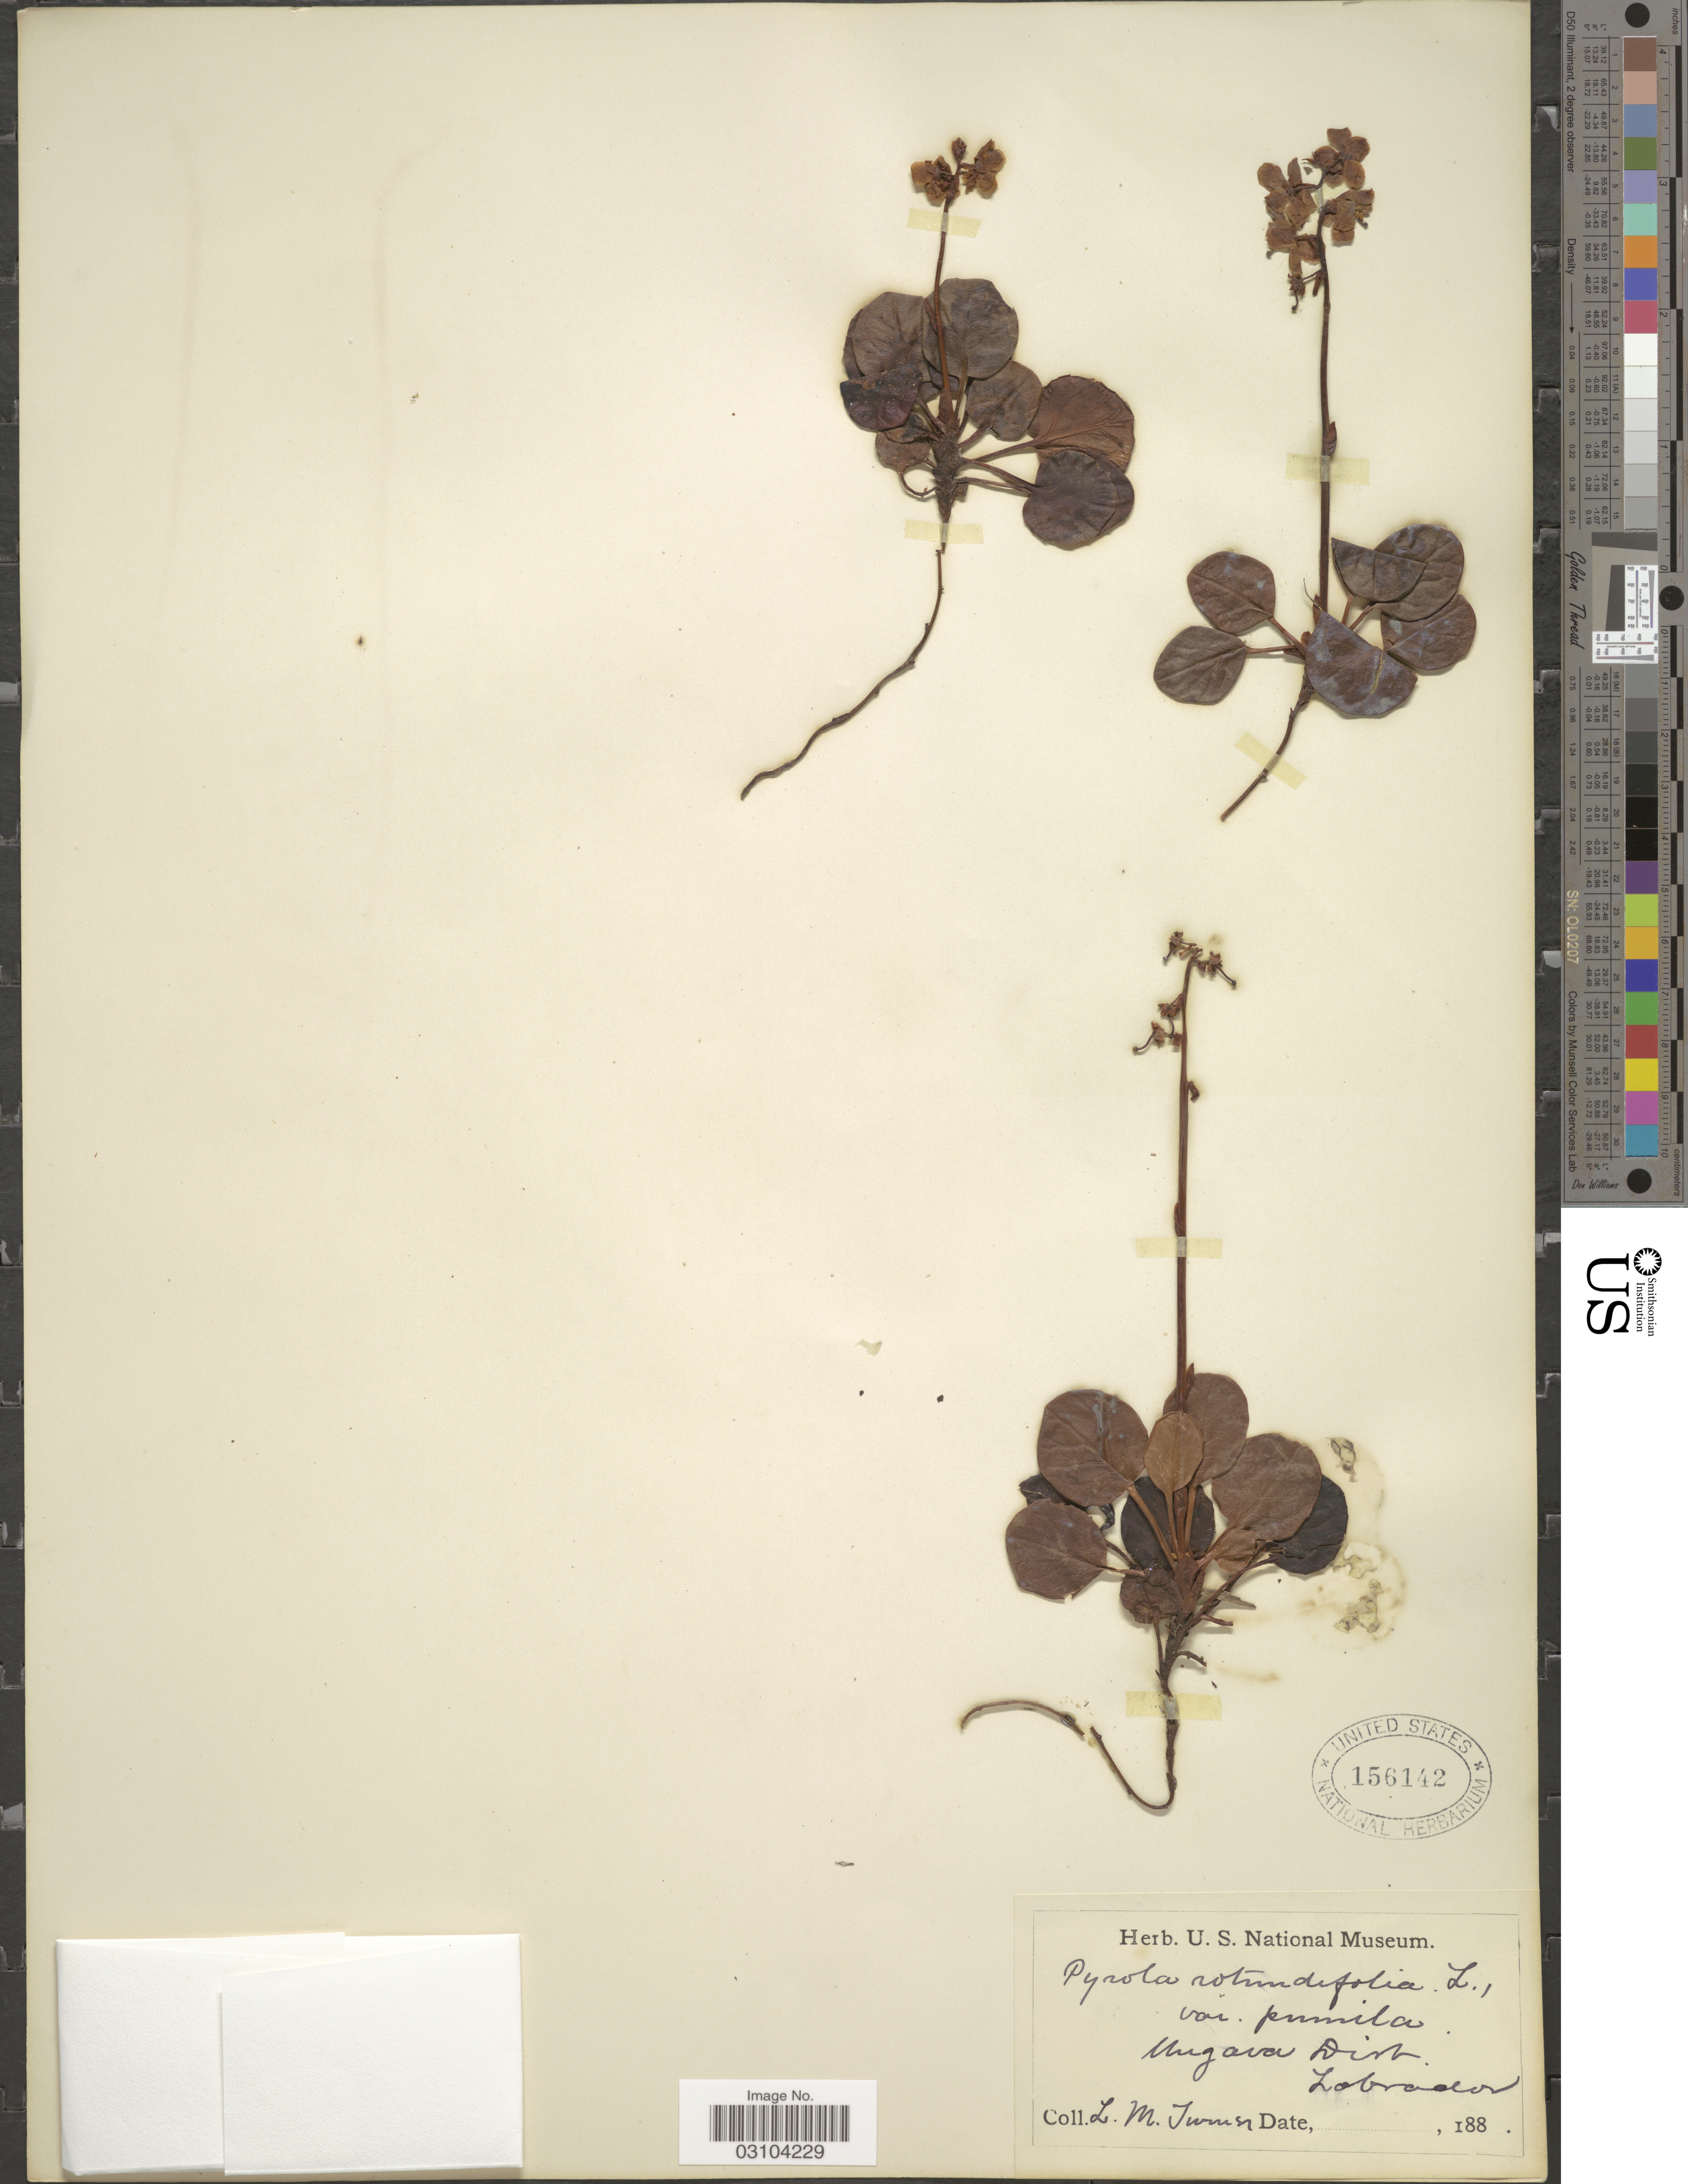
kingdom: Plantae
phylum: Tracheophyta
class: Magnoliopsida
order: Ericales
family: Ericaceae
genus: Pyrola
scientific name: Pyrola grandiflora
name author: Radius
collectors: C. Turner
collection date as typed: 188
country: Canada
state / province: Newfoundland and Labrador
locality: Ungava Dist, Labrador.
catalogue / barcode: US 156142